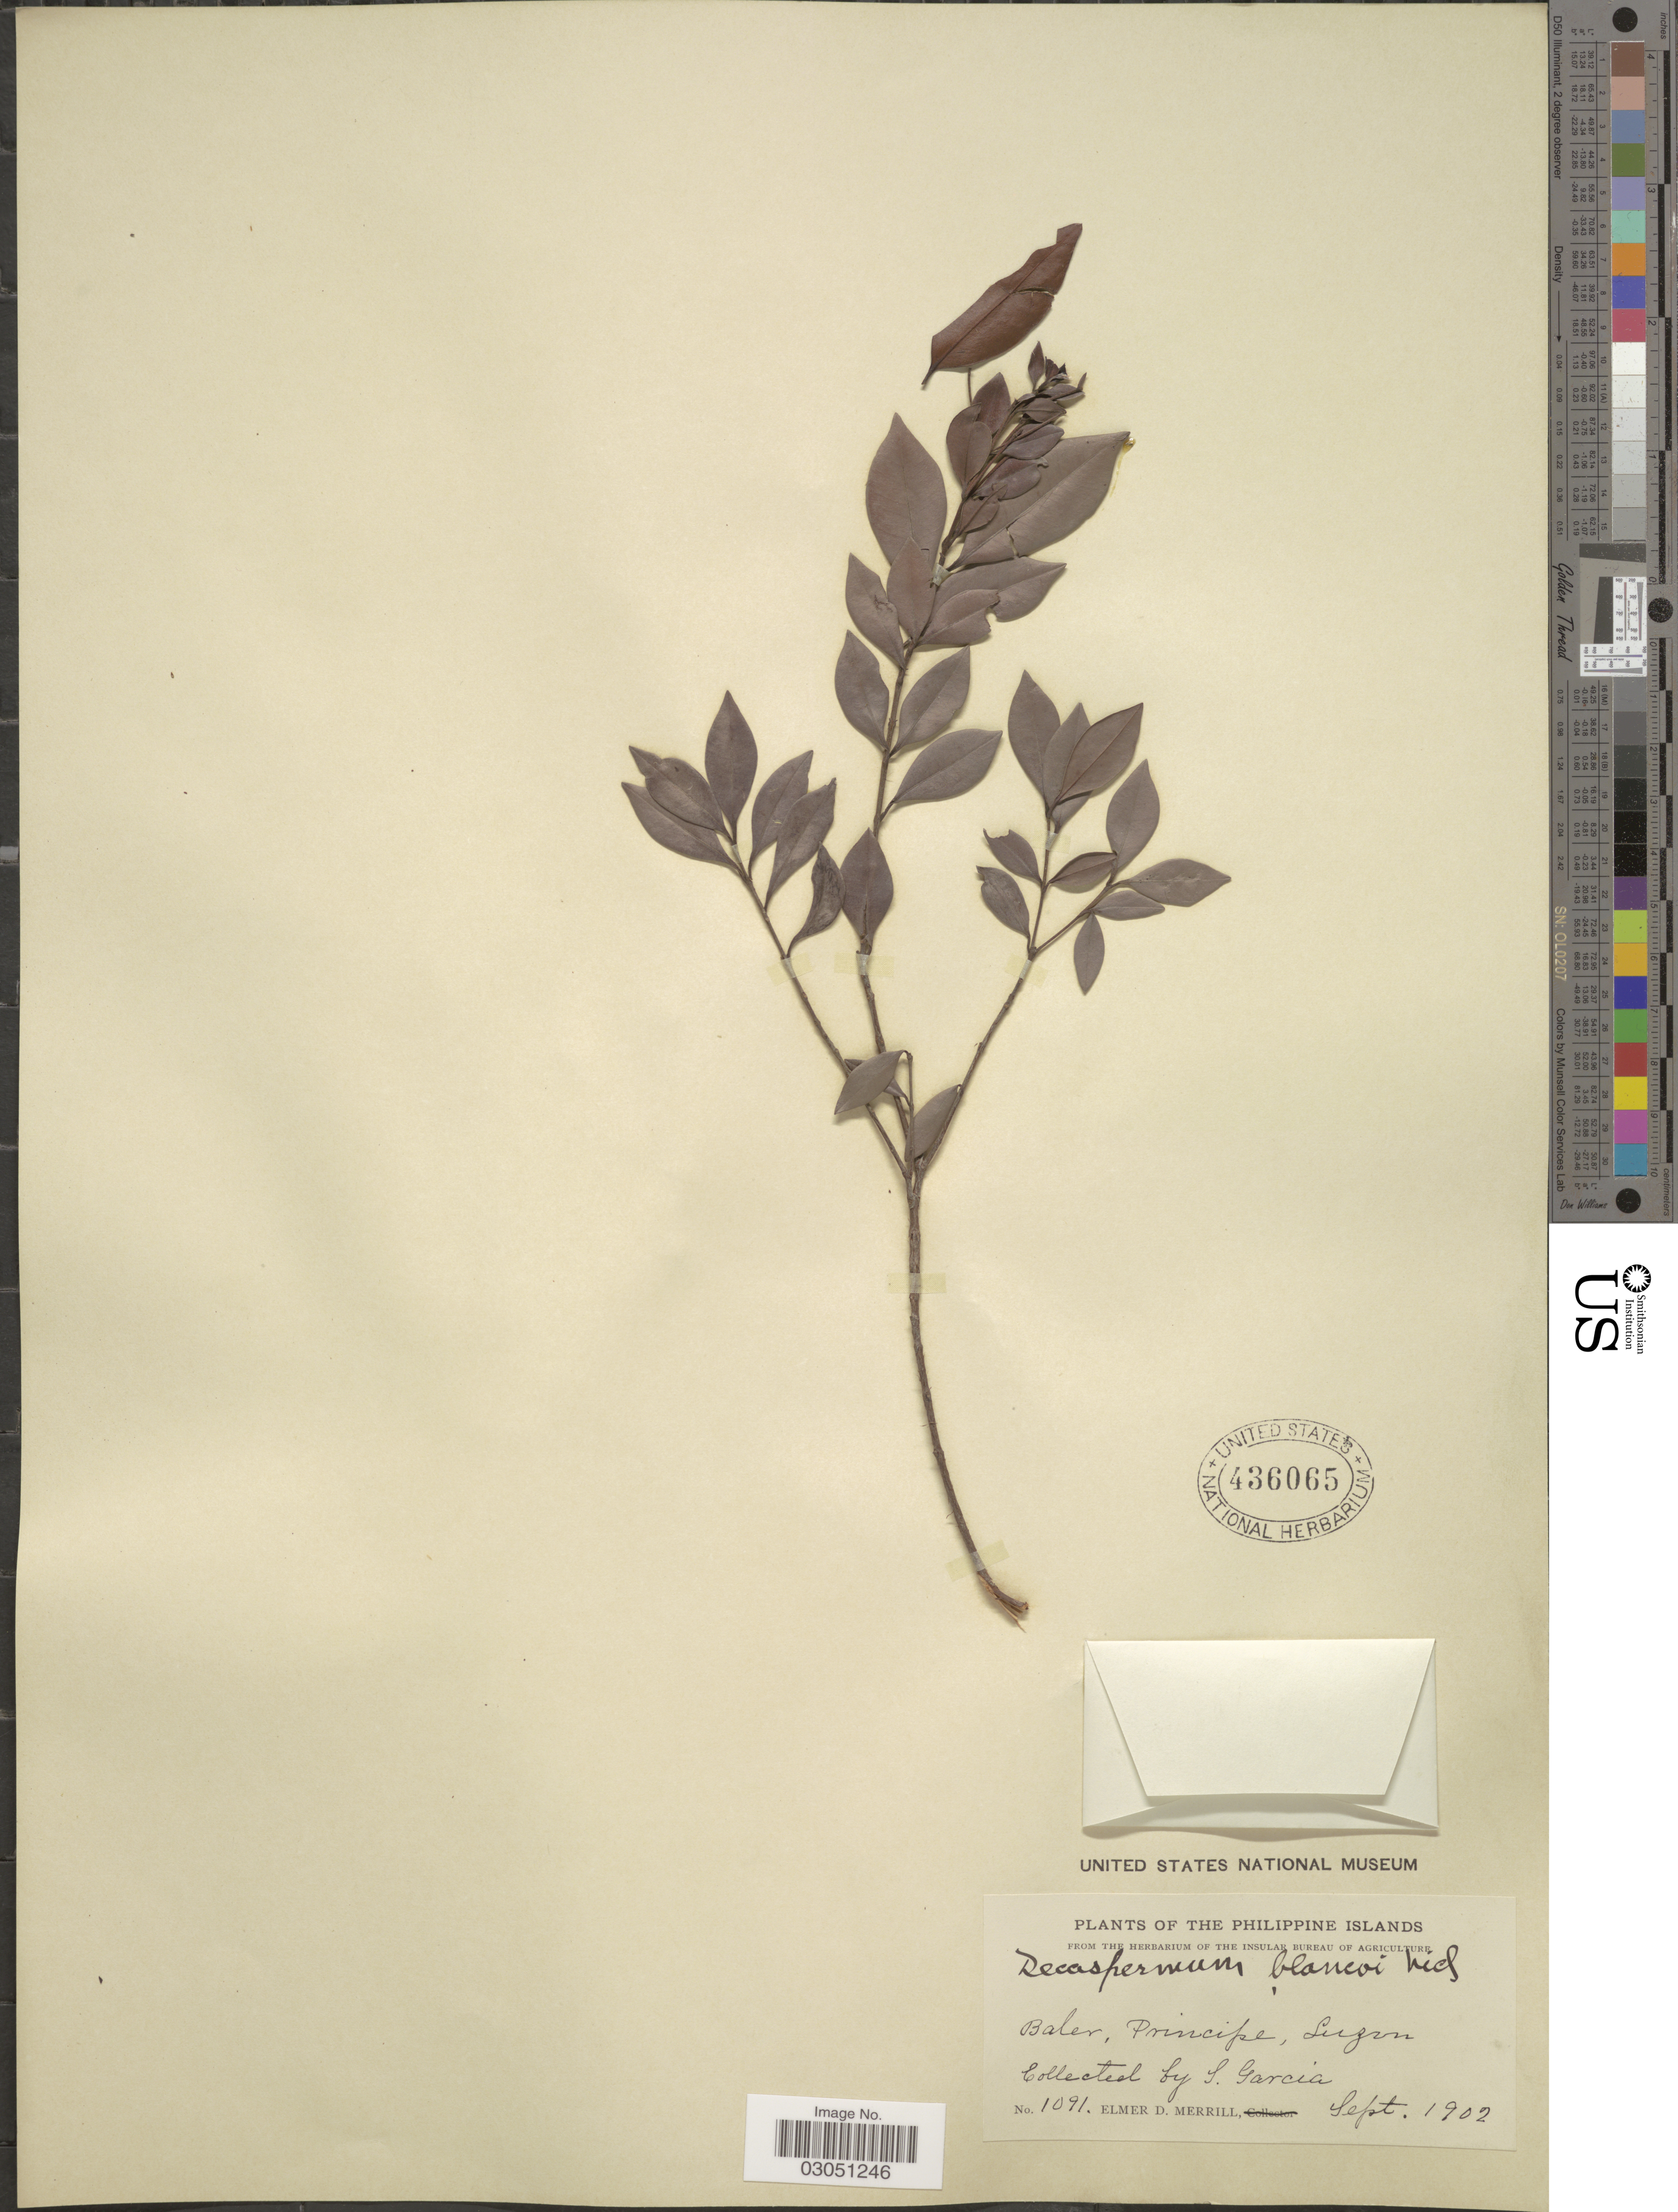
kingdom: Plantae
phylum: Tracheophyta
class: Magnoliopsida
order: Myrtales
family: Myrtaceae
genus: Decaspermum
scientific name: Decaspermum blancoi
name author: Vidal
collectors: S. Garcia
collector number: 1091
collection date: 1902-09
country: Philippines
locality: The Philippine Islands, Baler, Principe, Luzon.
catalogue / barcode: US 436065